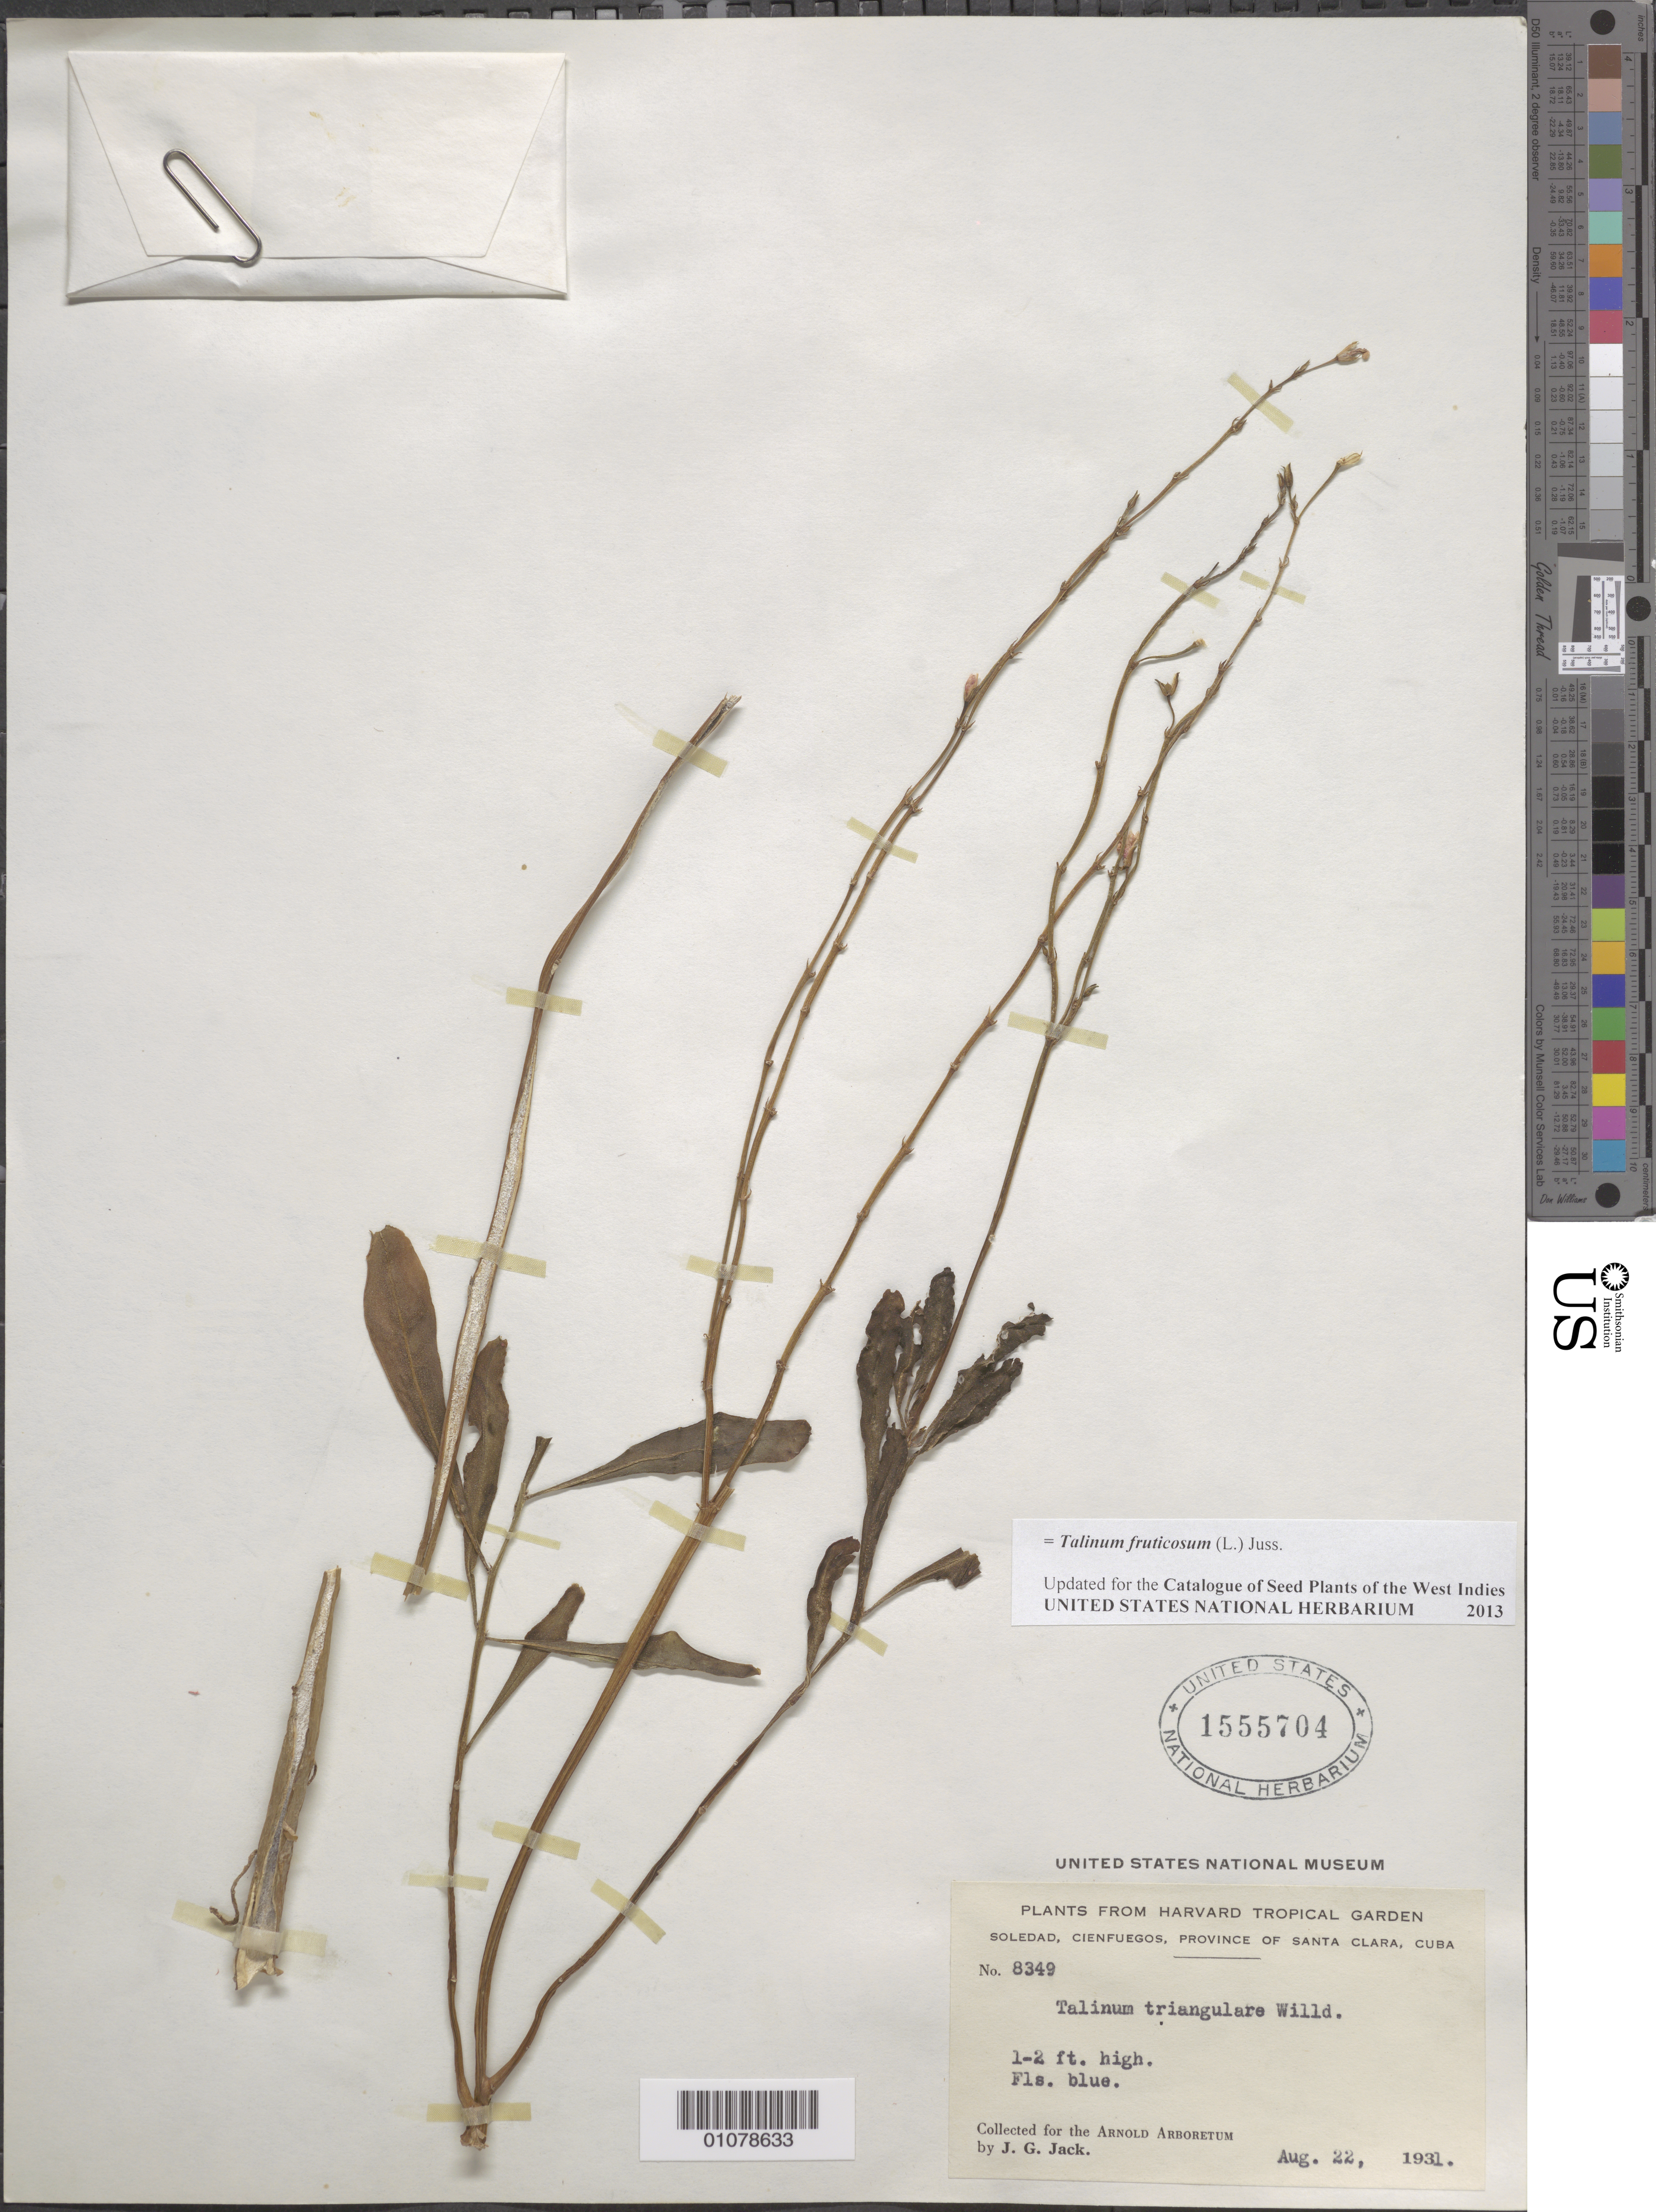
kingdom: Plantae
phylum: Tracheophyta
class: Magnoliopsida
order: Caryophyllales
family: Talinaceae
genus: Talinum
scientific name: Talinum fruticosum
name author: (L.) Juss.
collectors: J. G. Jack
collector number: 8349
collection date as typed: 22 Aug 1931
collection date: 1931-08-22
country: Cuba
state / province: Cienfuegos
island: Cuba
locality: Santa clara, Cienfuegos, Soledad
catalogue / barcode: US 1555704